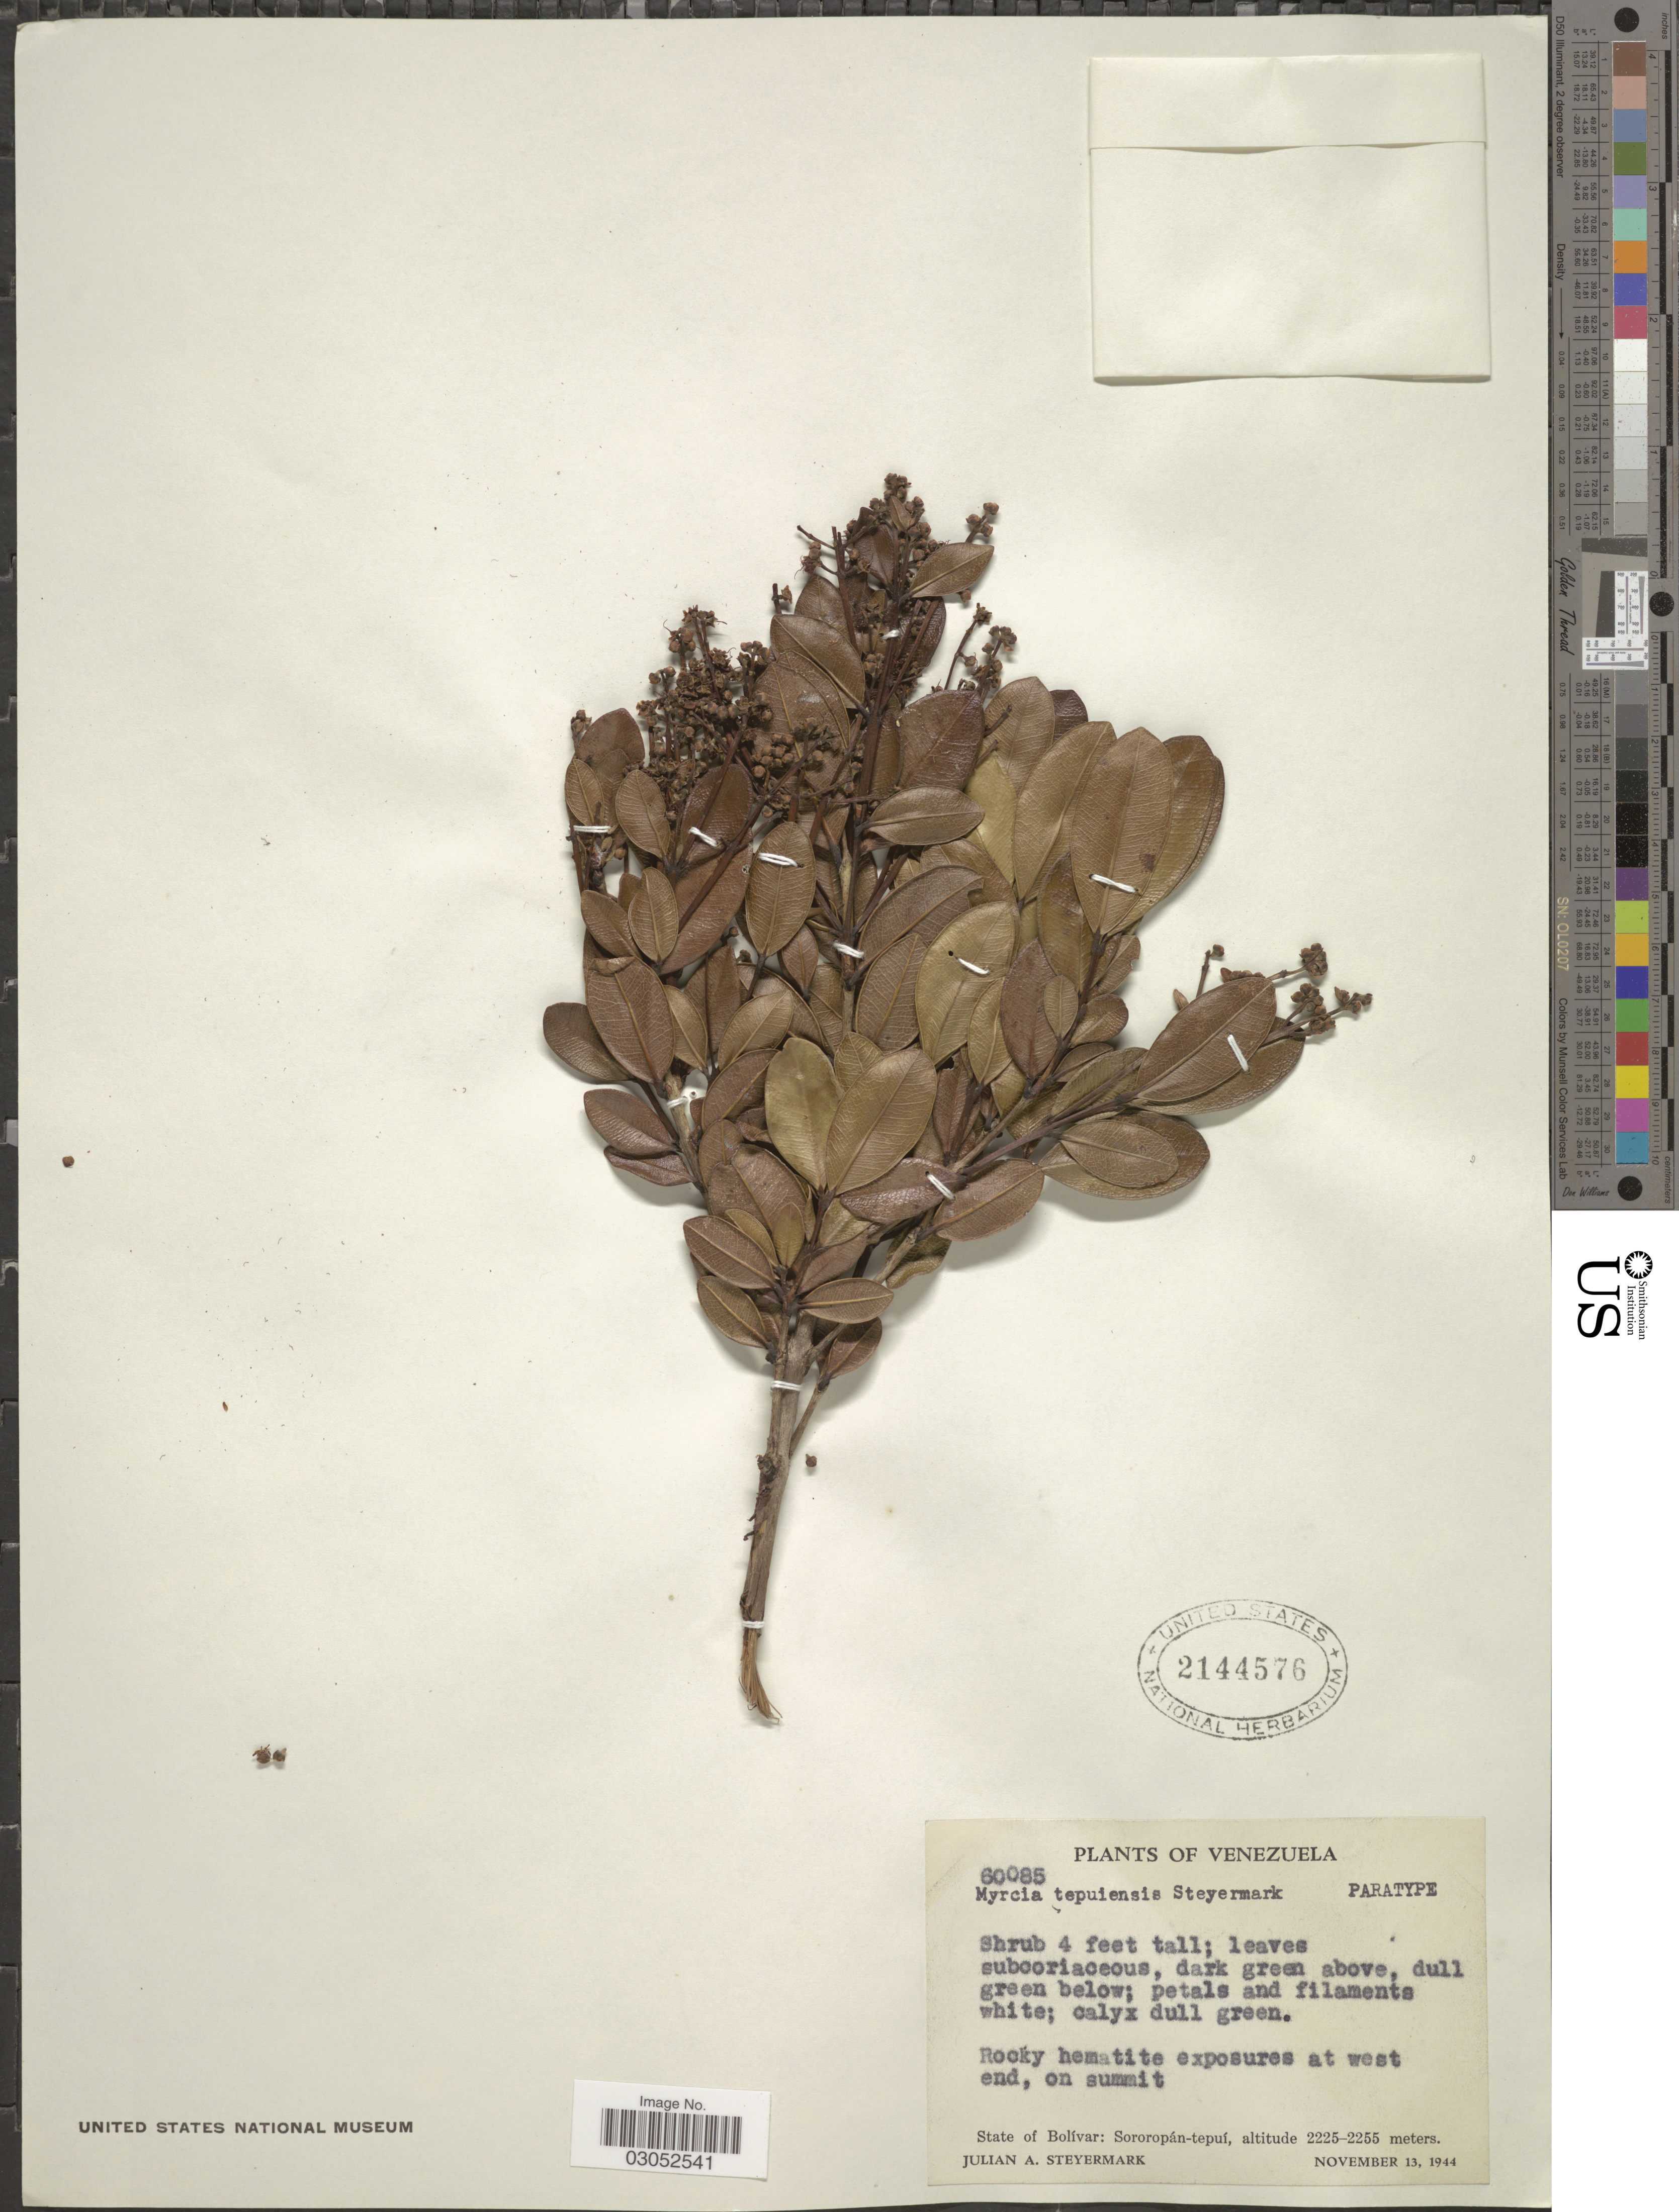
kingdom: Plantae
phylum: Tracheophyta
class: Magnoliopsida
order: Myrtales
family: Myrtaceae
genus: Myrcia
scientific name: Myrcia tepuiensis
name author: Steyerm.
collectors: J. Steyermark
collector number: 60085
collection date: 1944-11-13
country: Venezuela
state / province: Bolivar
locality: State of Bolívar: Sororopán-tepuí.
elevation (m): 2225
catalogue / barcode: US 2144576